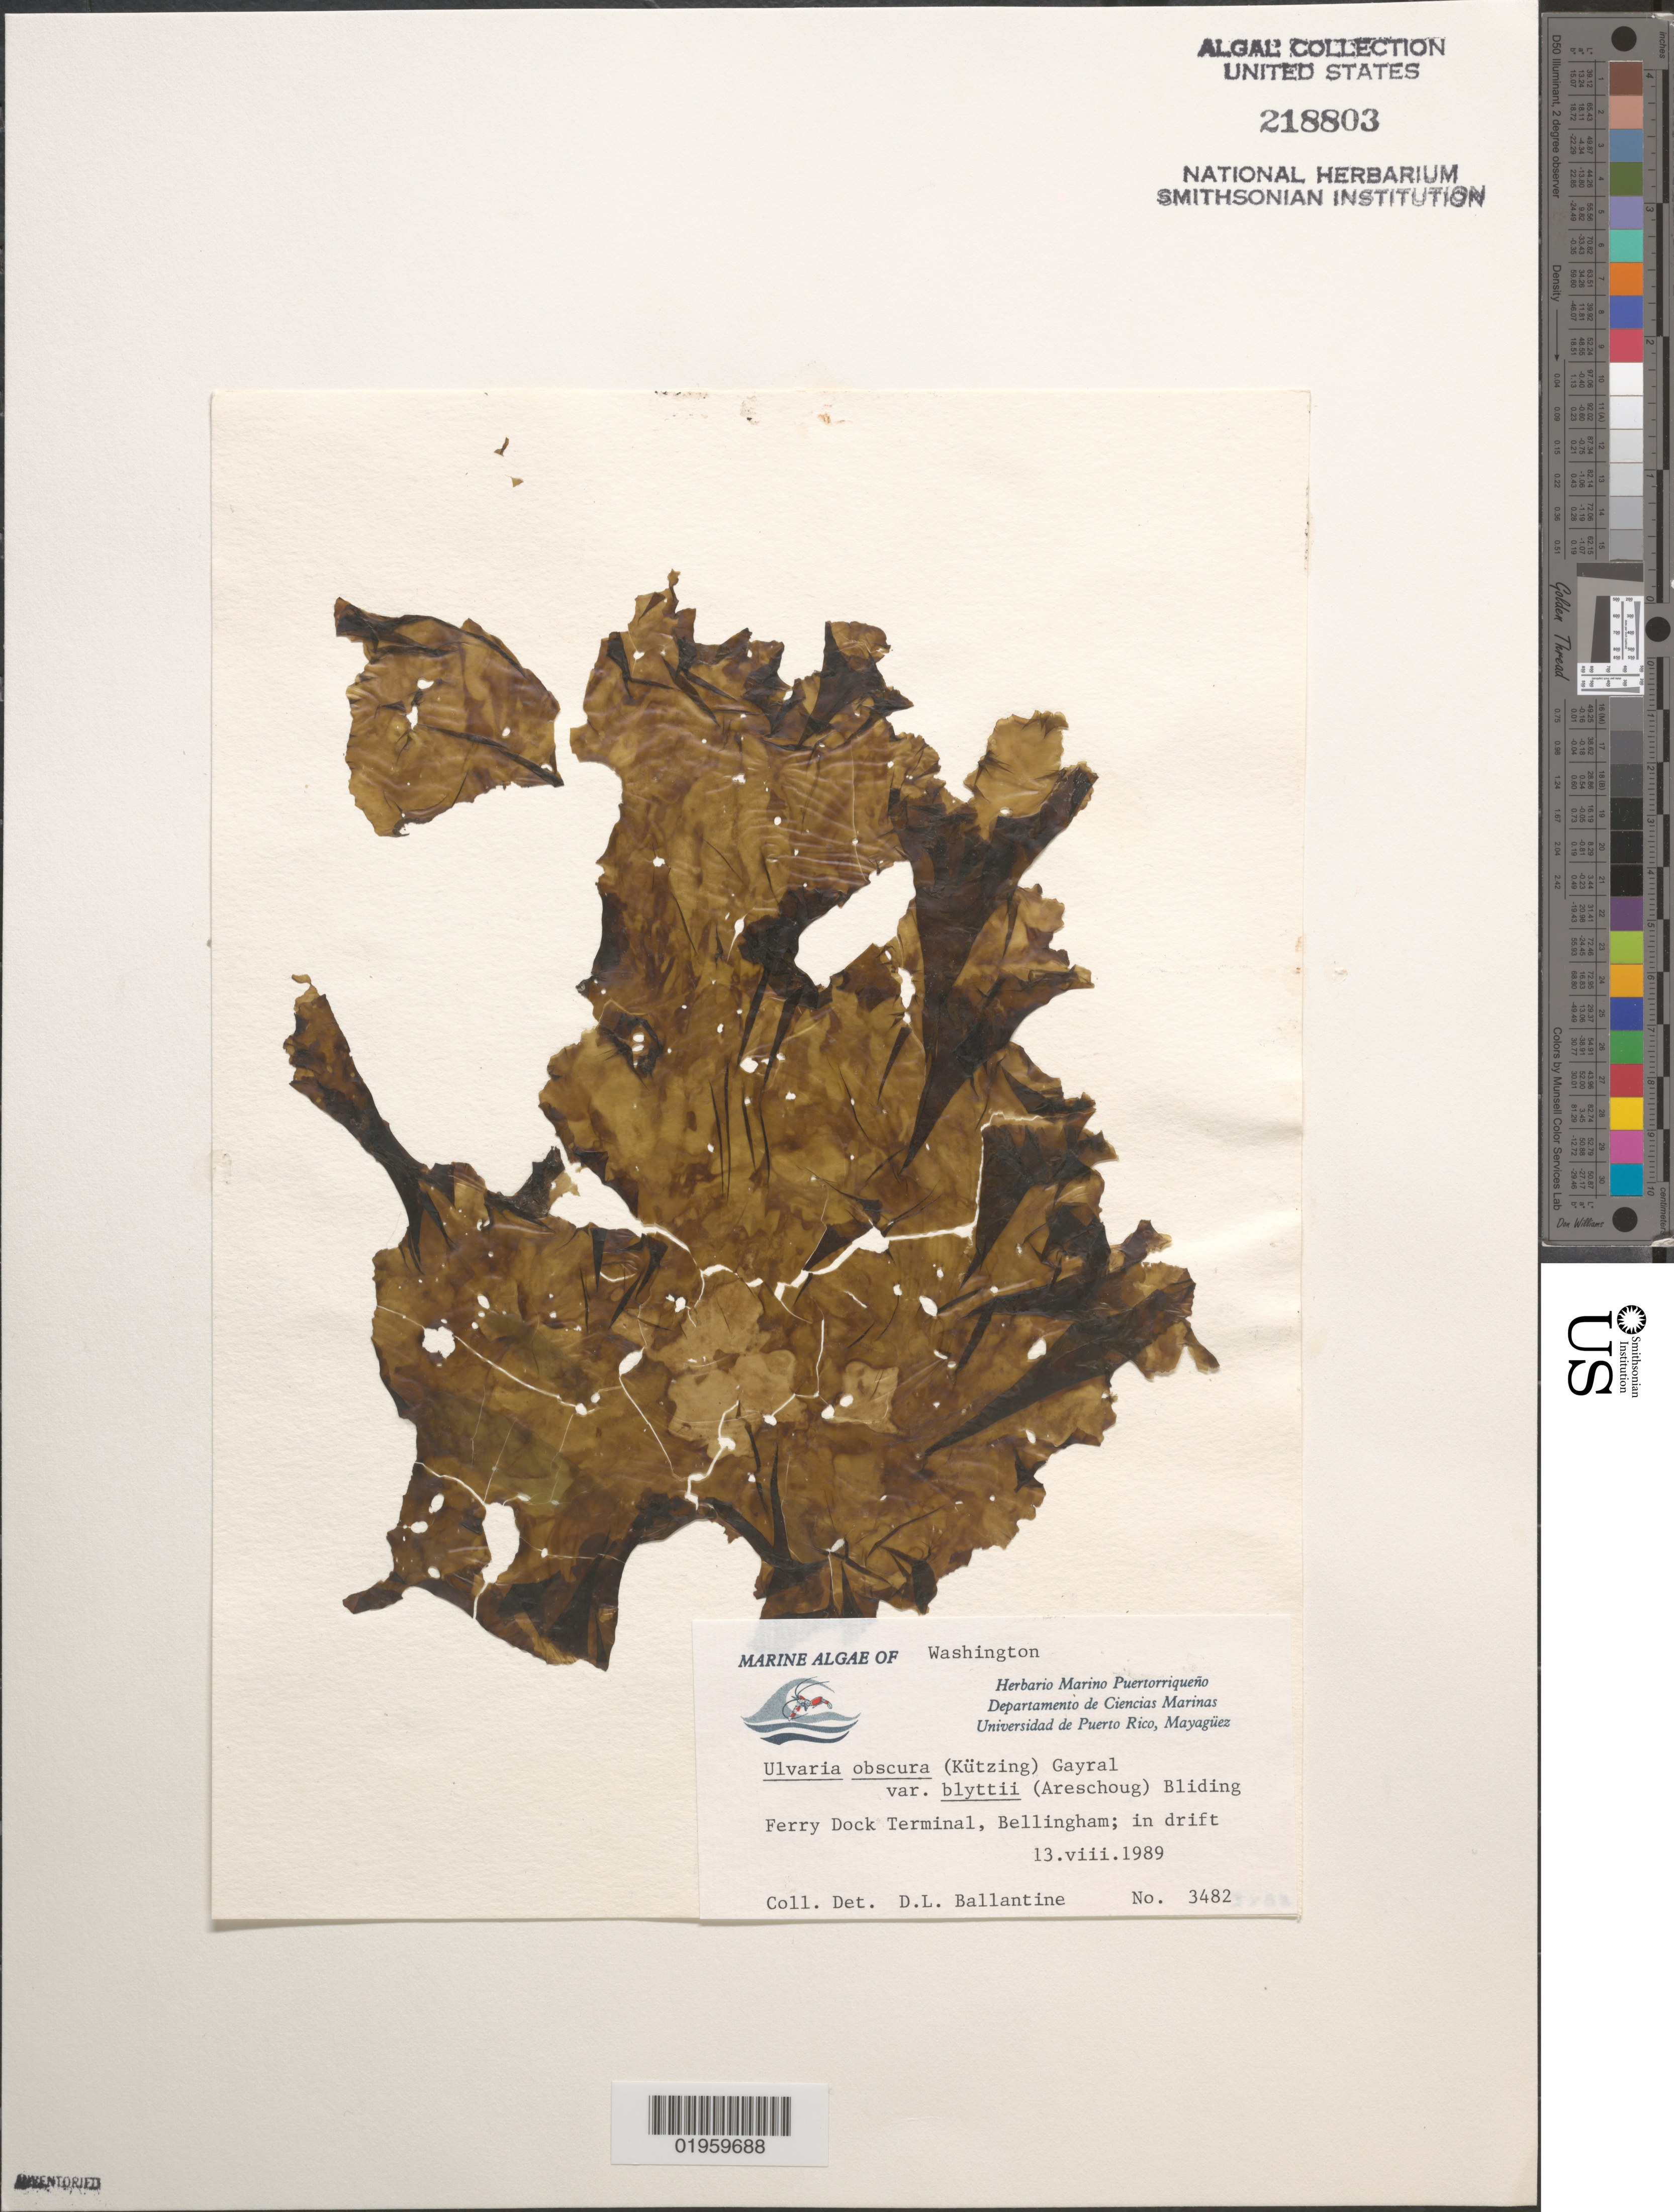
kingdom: Plantae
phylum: Chlorophyta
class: Ulvophyceae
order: Ulvales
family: Ulvaceae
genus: Ulvaria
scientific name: Ulvaria obscura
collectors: D.L. Ballantine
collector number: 3482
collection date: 1989-08-13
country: United States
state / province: Washington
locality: Ferry Dock Terminal, Bellingham; in drift.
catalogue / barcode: US 218803